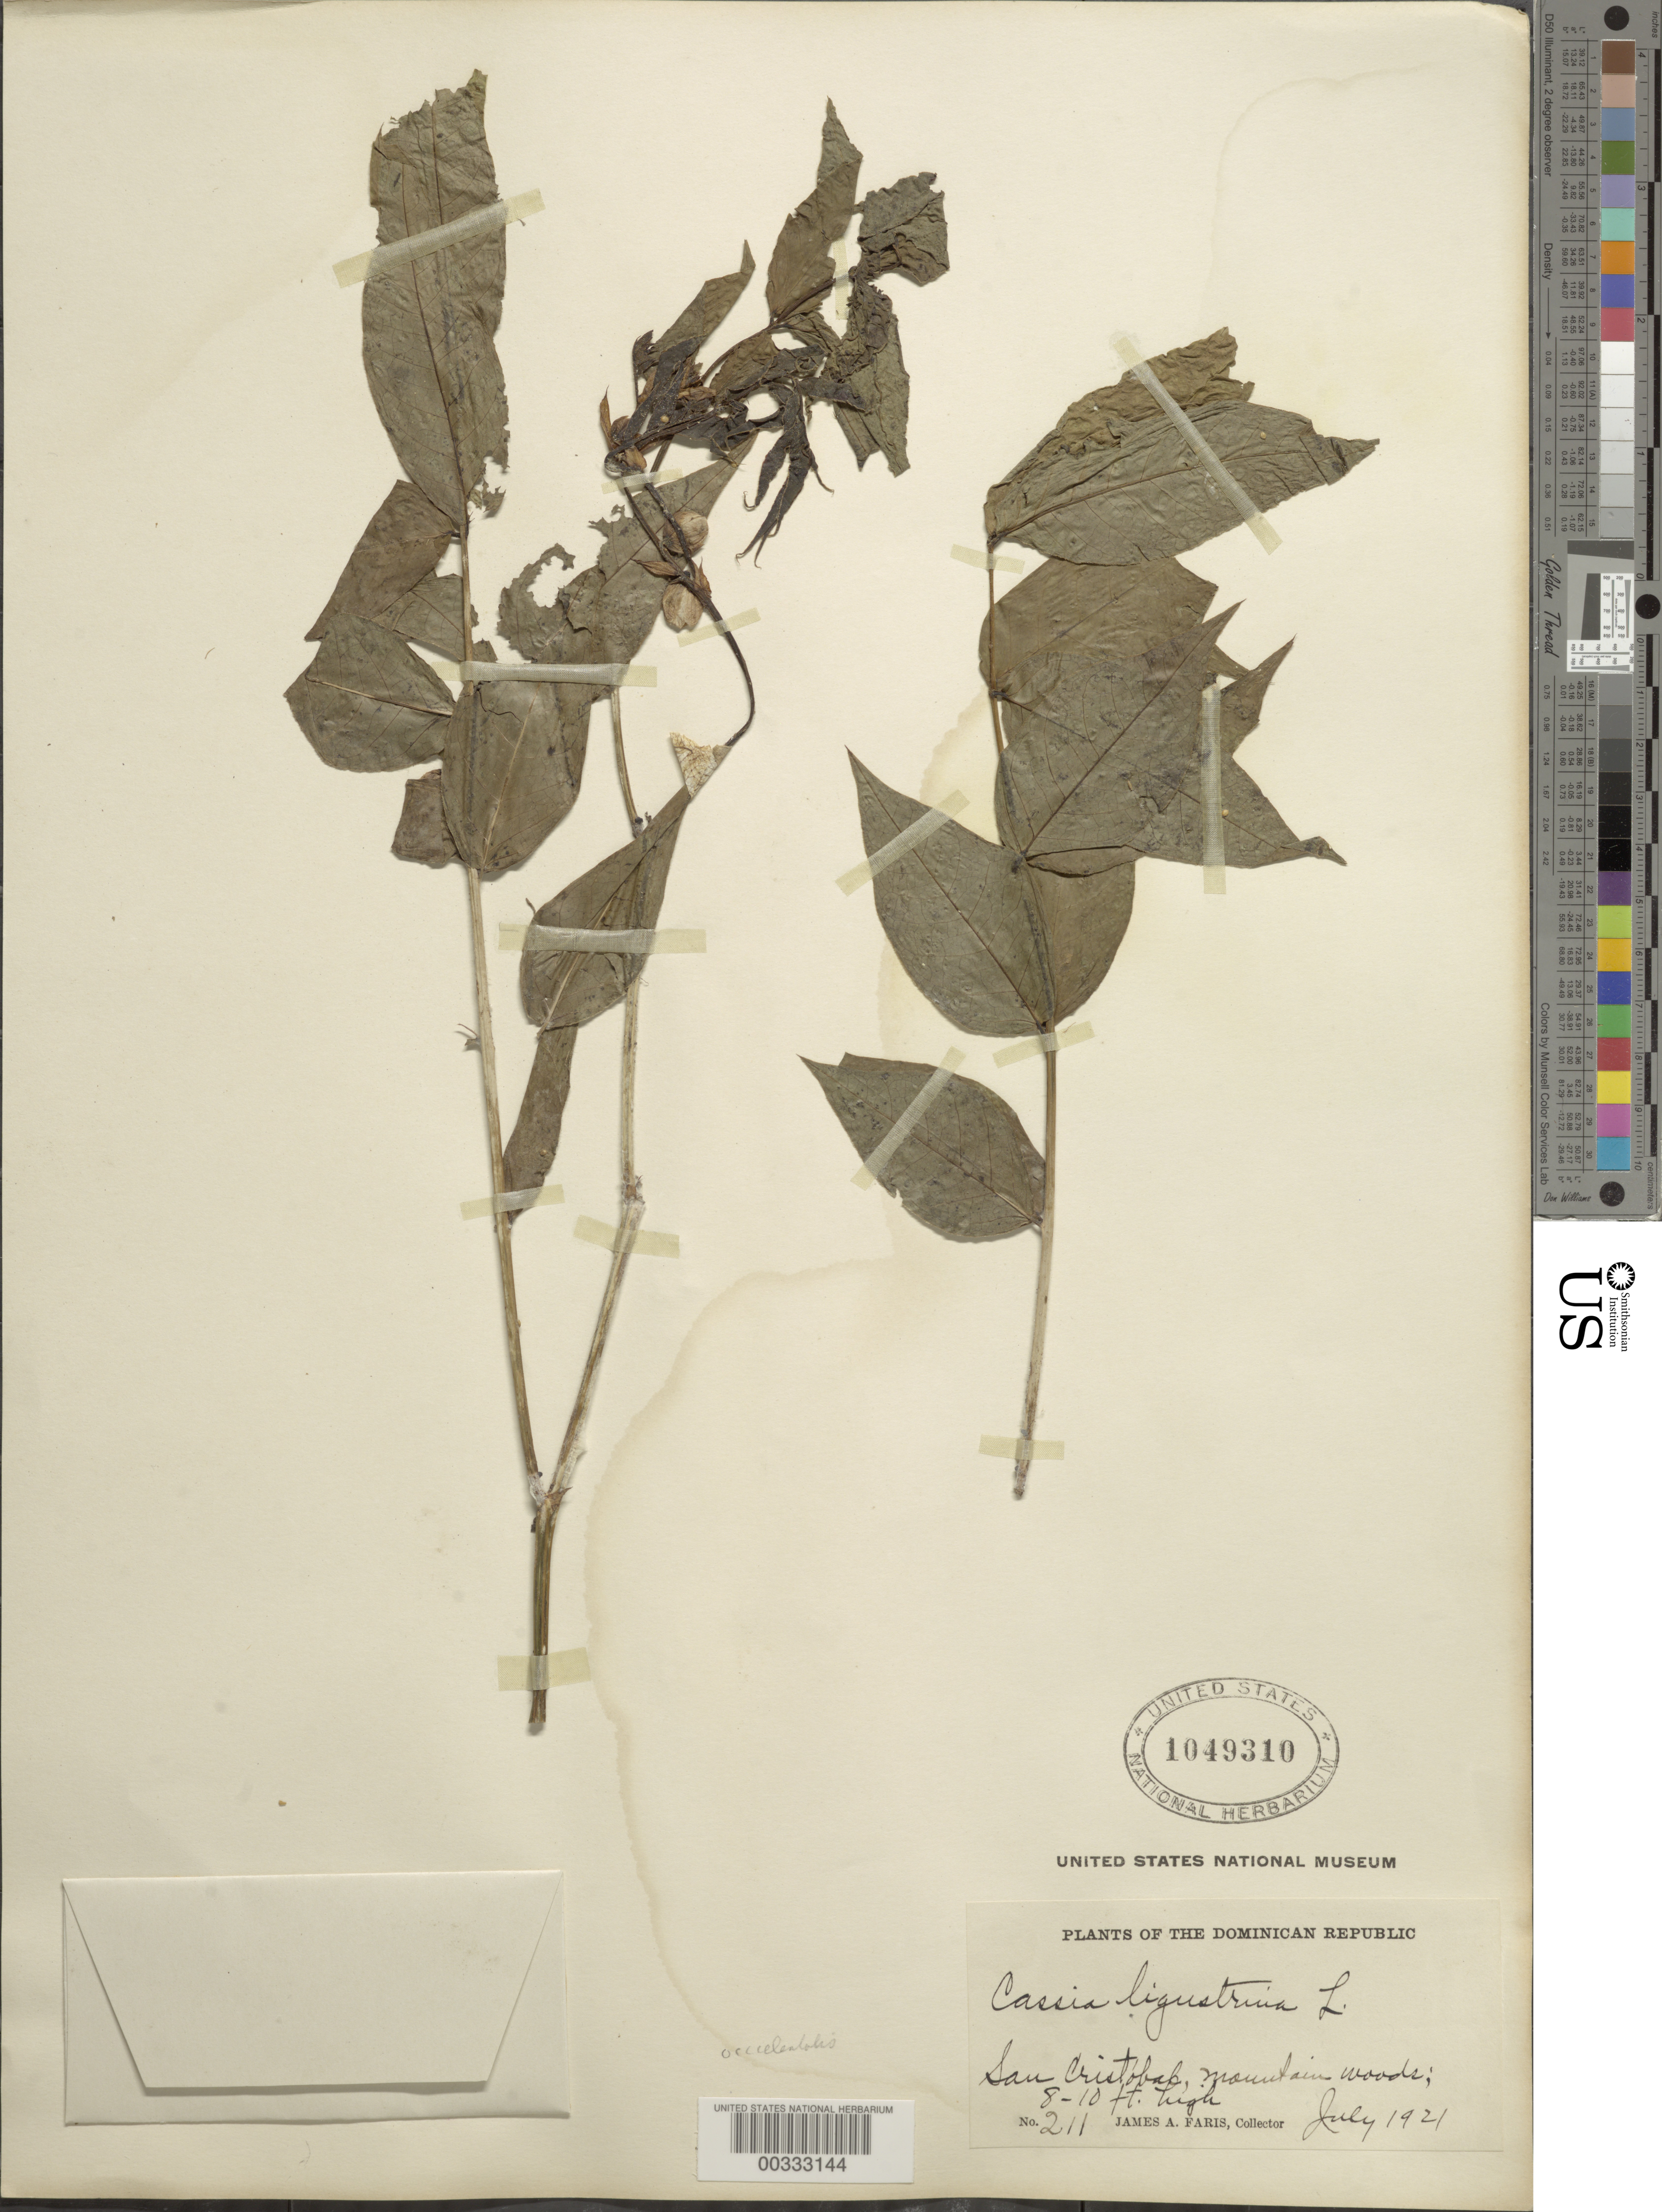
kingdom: Plantae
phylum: Tracheophyta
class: Magnoliopsida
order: Fabales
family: Fabaceae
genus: Senna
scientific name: Senna occidentalis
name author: (L.) Link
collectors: J. Faris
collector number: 211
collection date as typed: Jul 1921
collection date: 1921-07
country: Dominican Republic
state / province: San Cristóbal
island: Hispaniola Island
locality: San cristobal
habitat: Moutain woods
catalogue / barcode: US 1049310